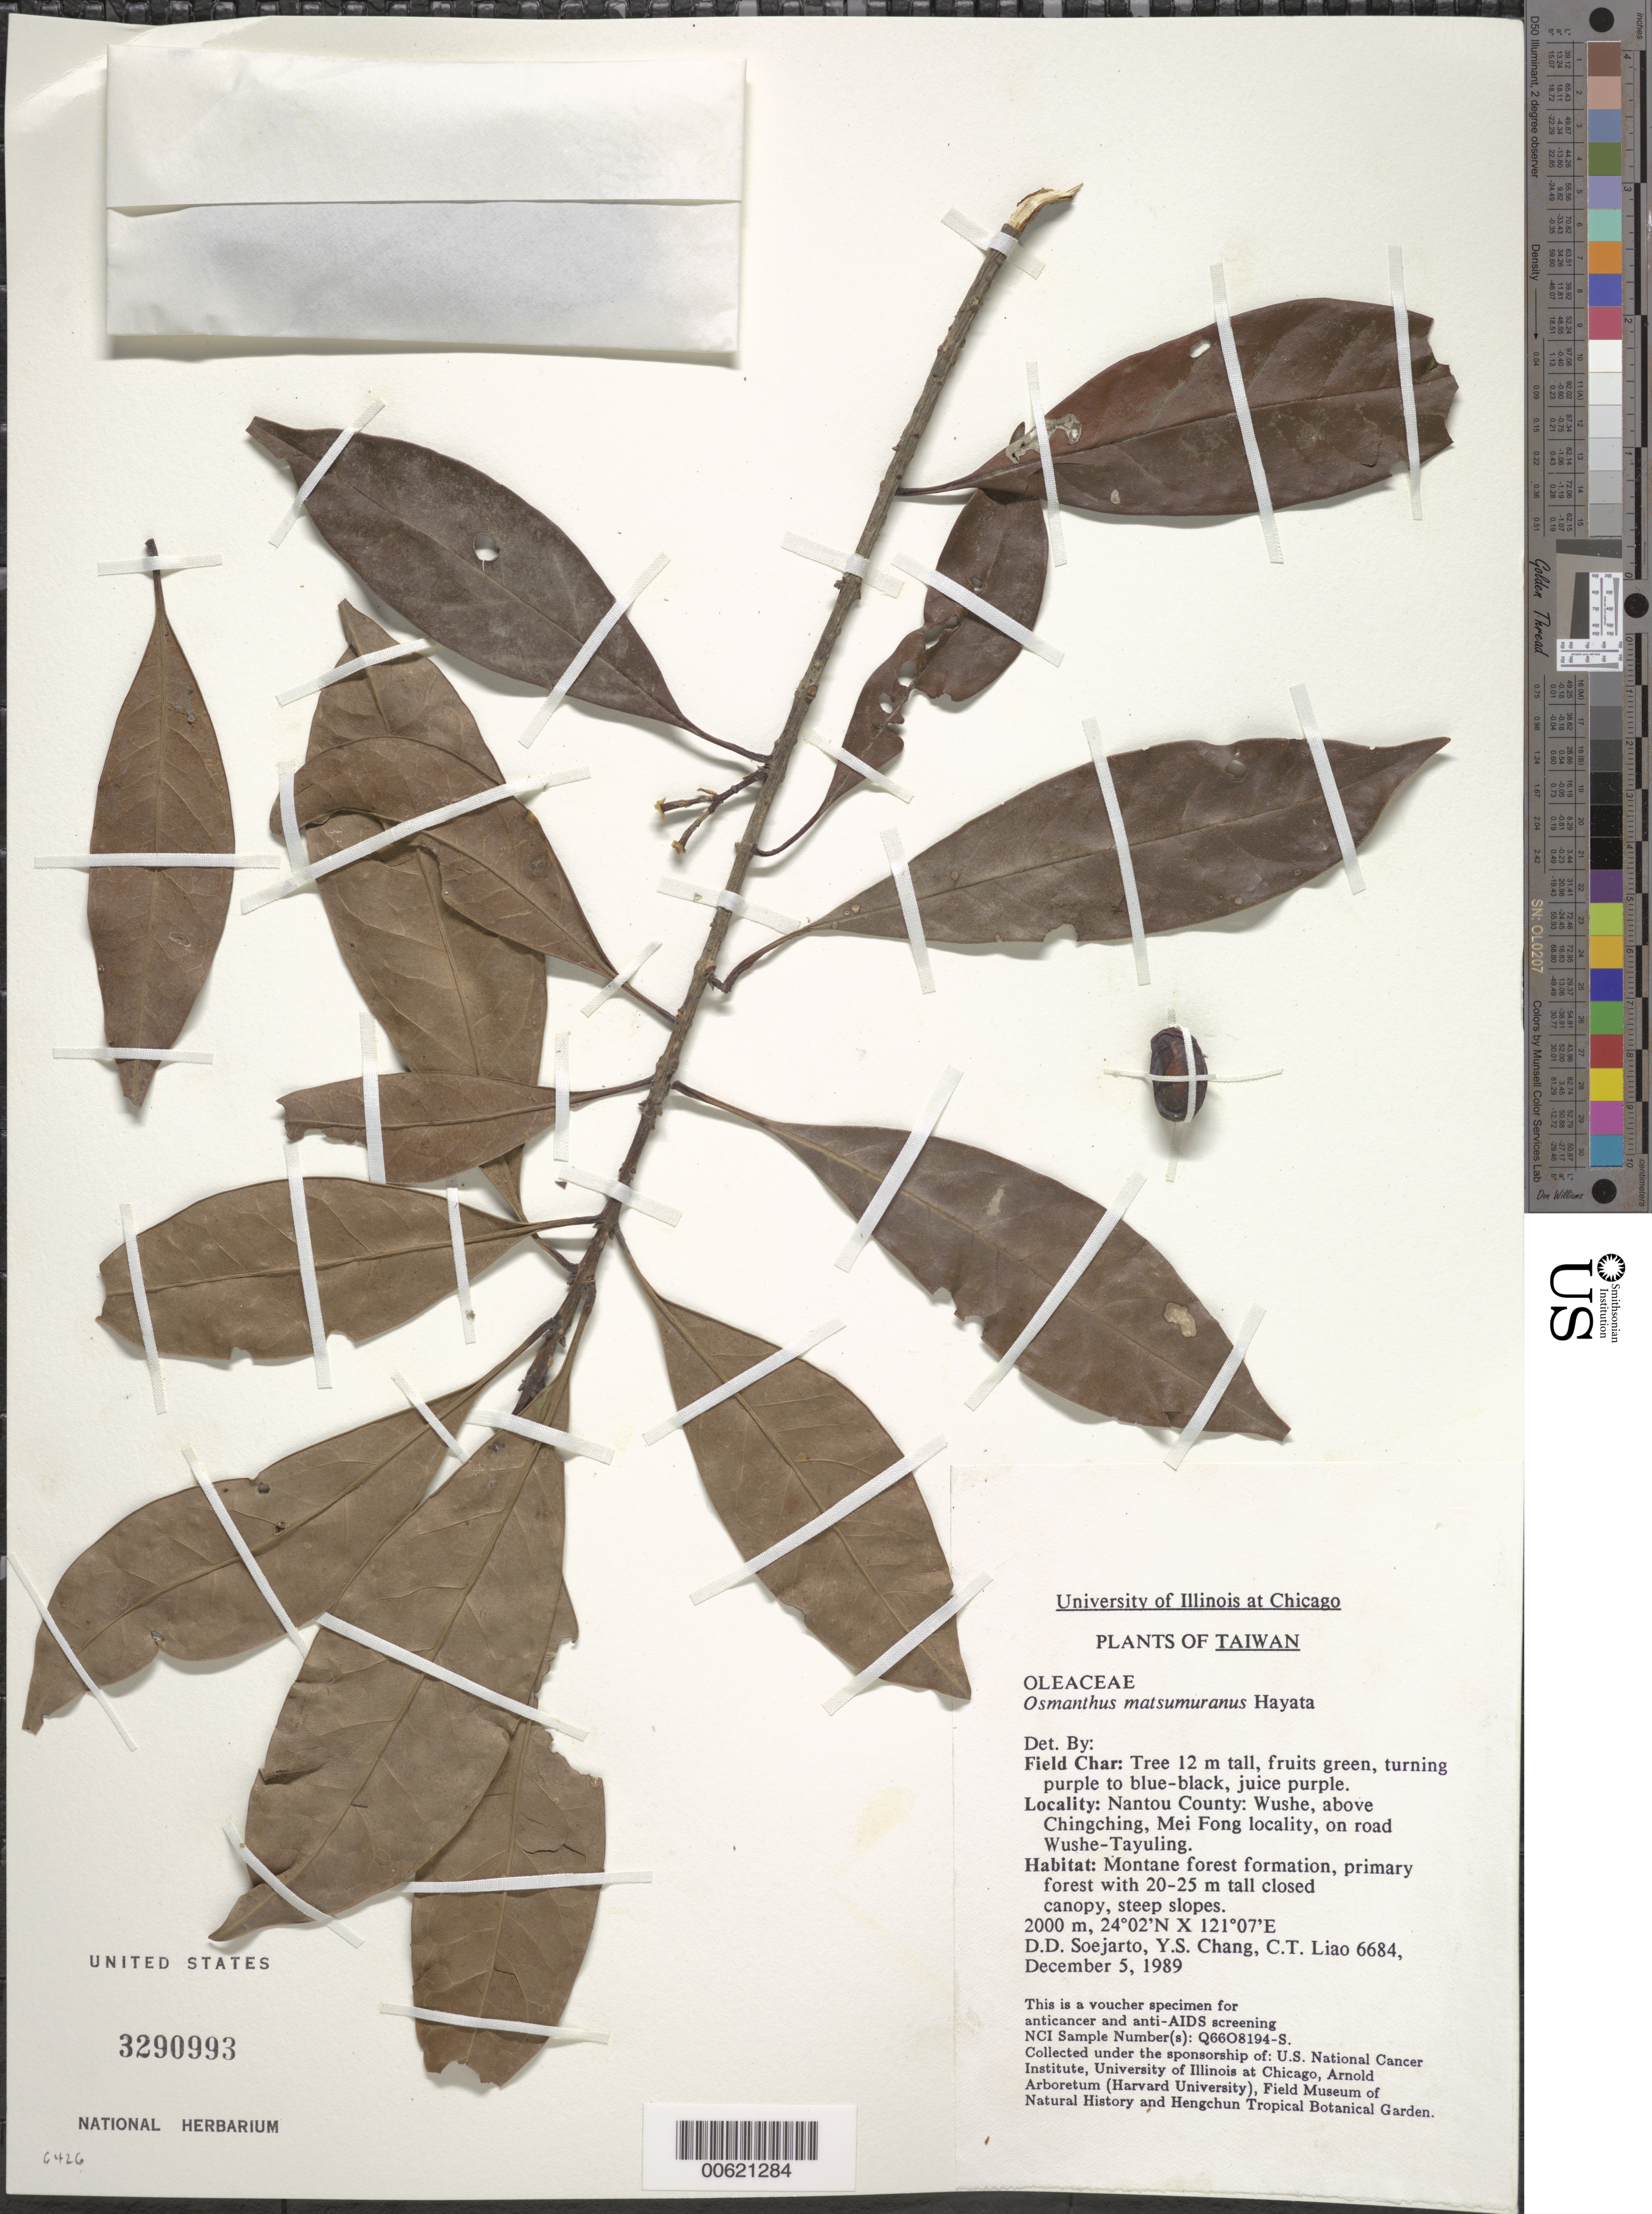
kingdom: Plantae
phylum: Tracheophyta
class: Magnoliopsida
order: Lamiales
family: Oleaceae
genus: Osmanthus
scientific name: Osmanthus matsumuranus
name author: Hayata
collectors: Y. S. Chang & C. T. Liao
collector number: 6684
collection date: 1989-12-05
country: Taiwan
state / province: Nantou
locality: Nantou County: Wushe, above Chingching, Mei Fong locality, on road Wushe-Tayuling.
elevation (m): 2000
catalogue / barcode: US 3290993